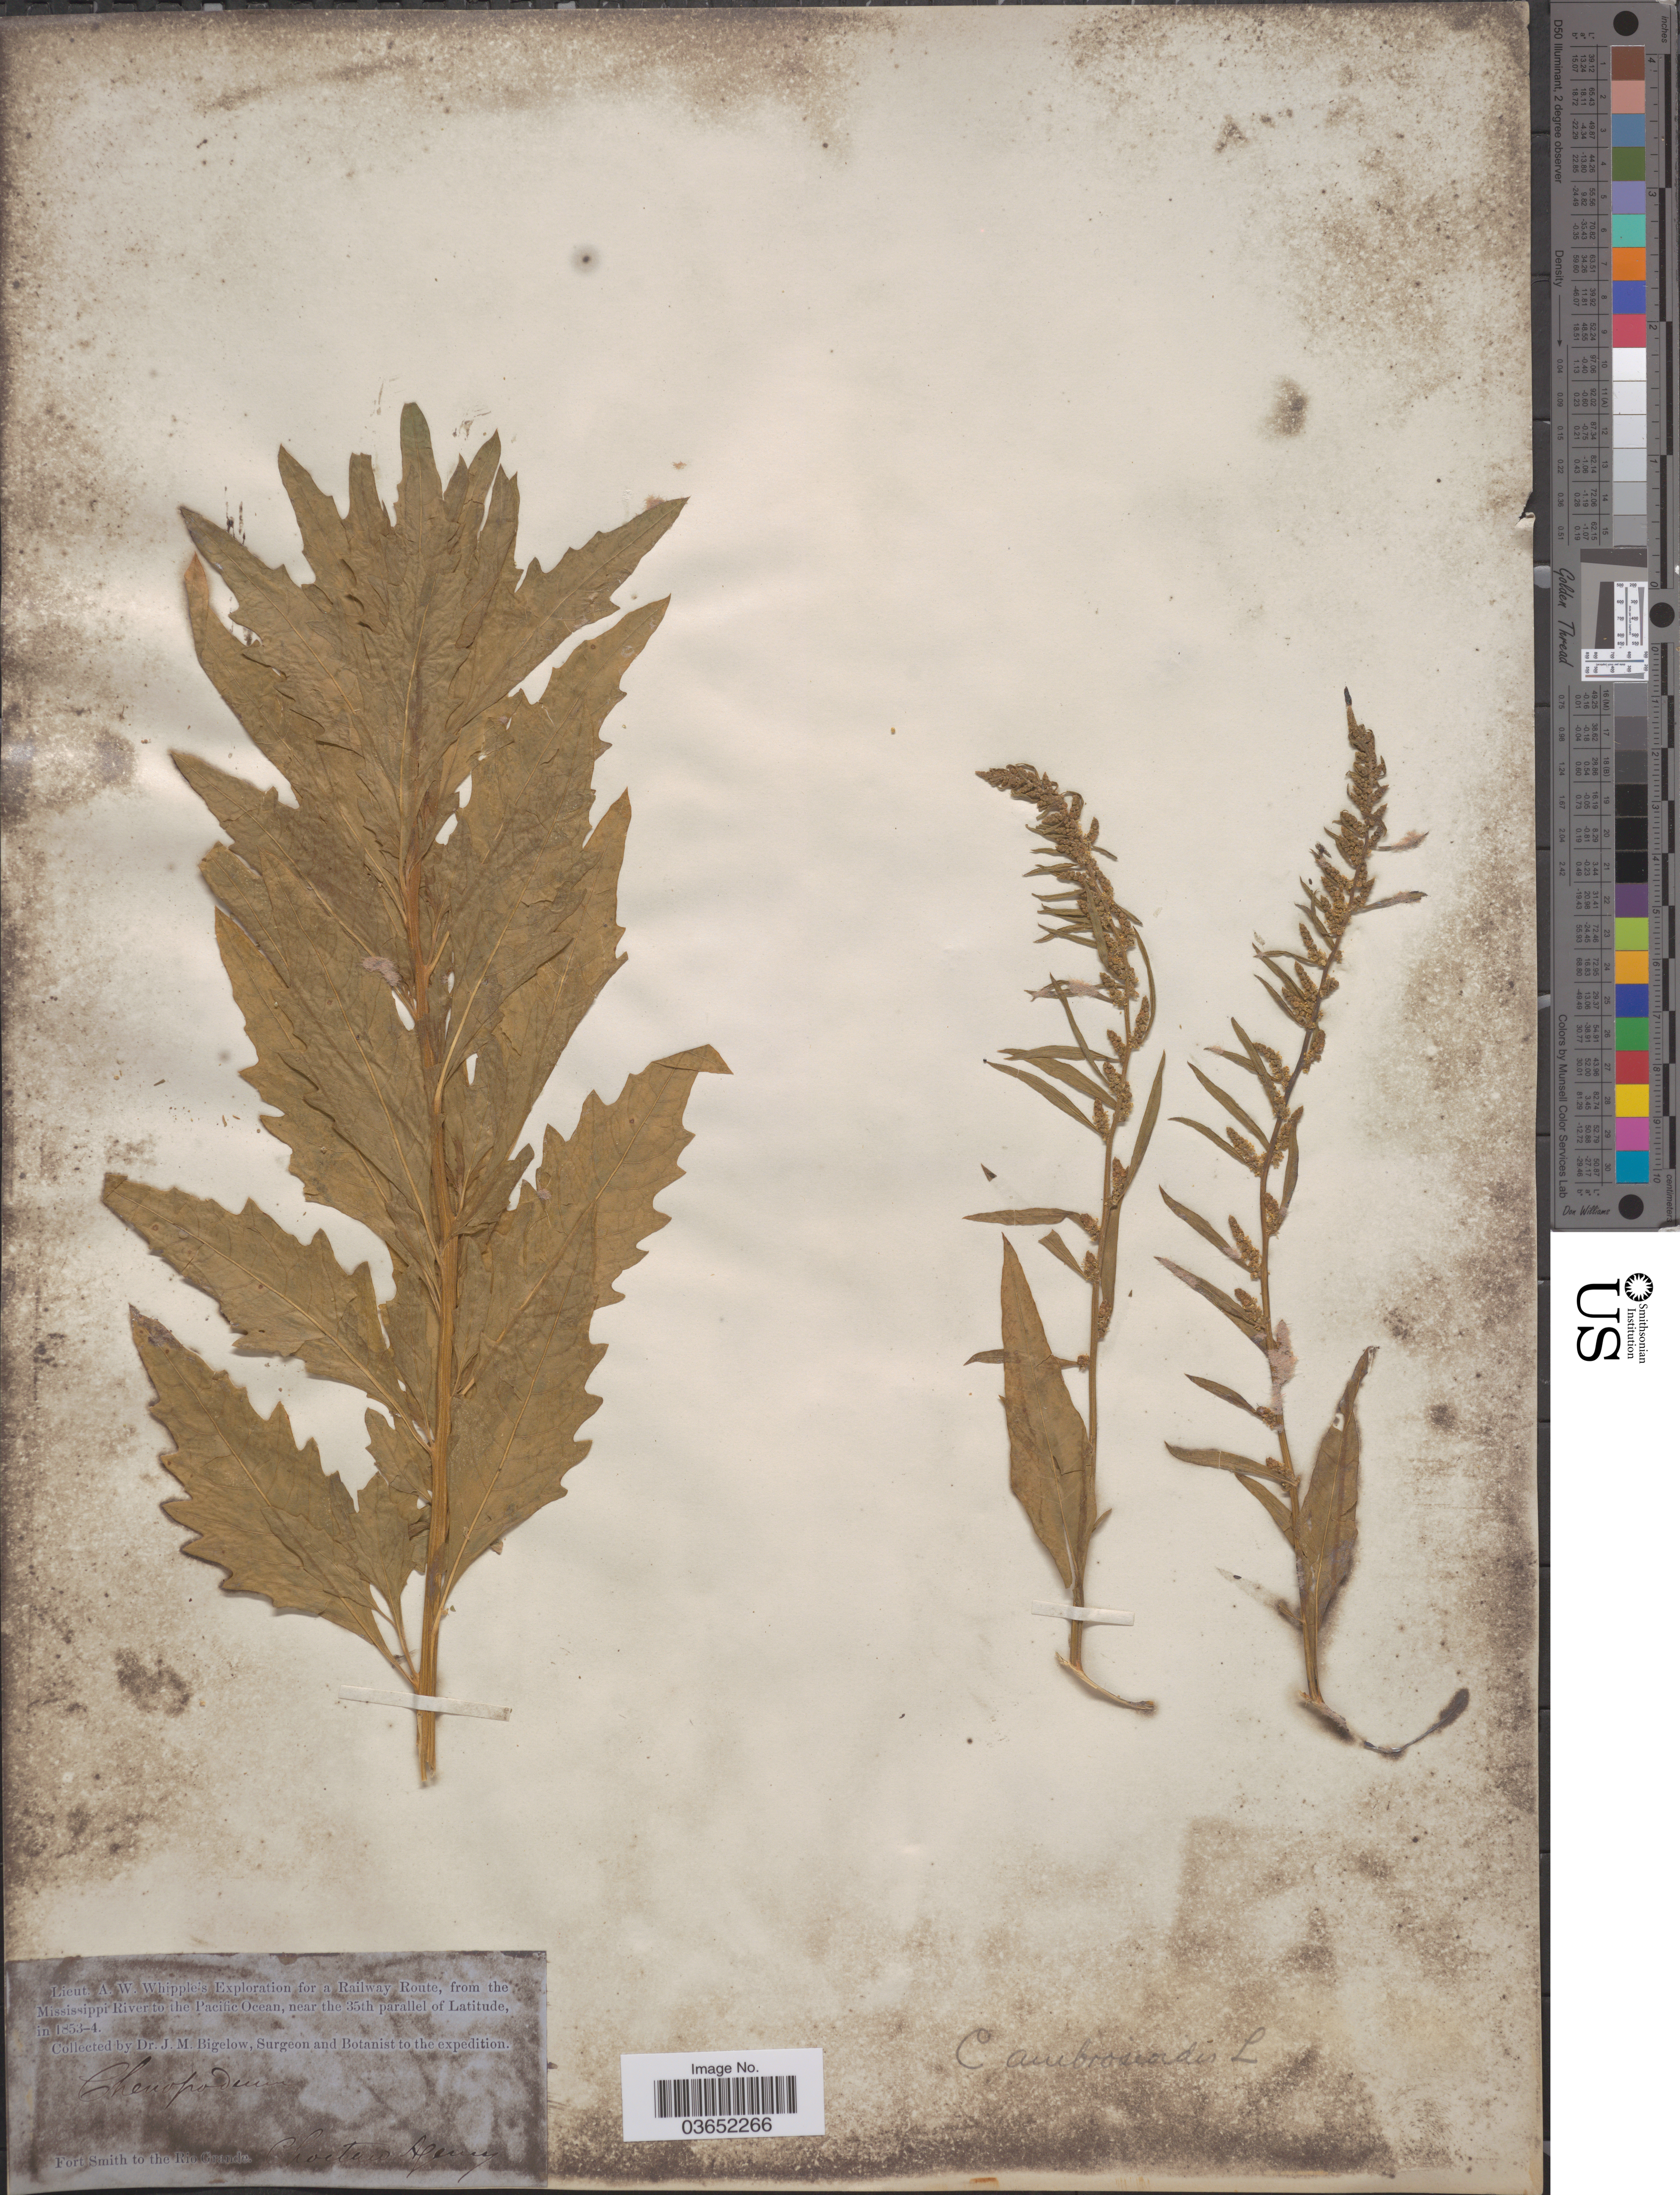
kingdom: Plantae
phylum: Tracheophyta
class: Magnoliopsida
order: Caryophyllales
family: Amaranthaceae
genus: Chenopodium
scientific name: Chenopodium ambrosioides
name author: L.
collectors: J. M. Bigelow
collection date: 1853/1854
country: United States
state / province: Oklahoma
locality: Fort Smith to the Rio Grande. Choctaw Agency.